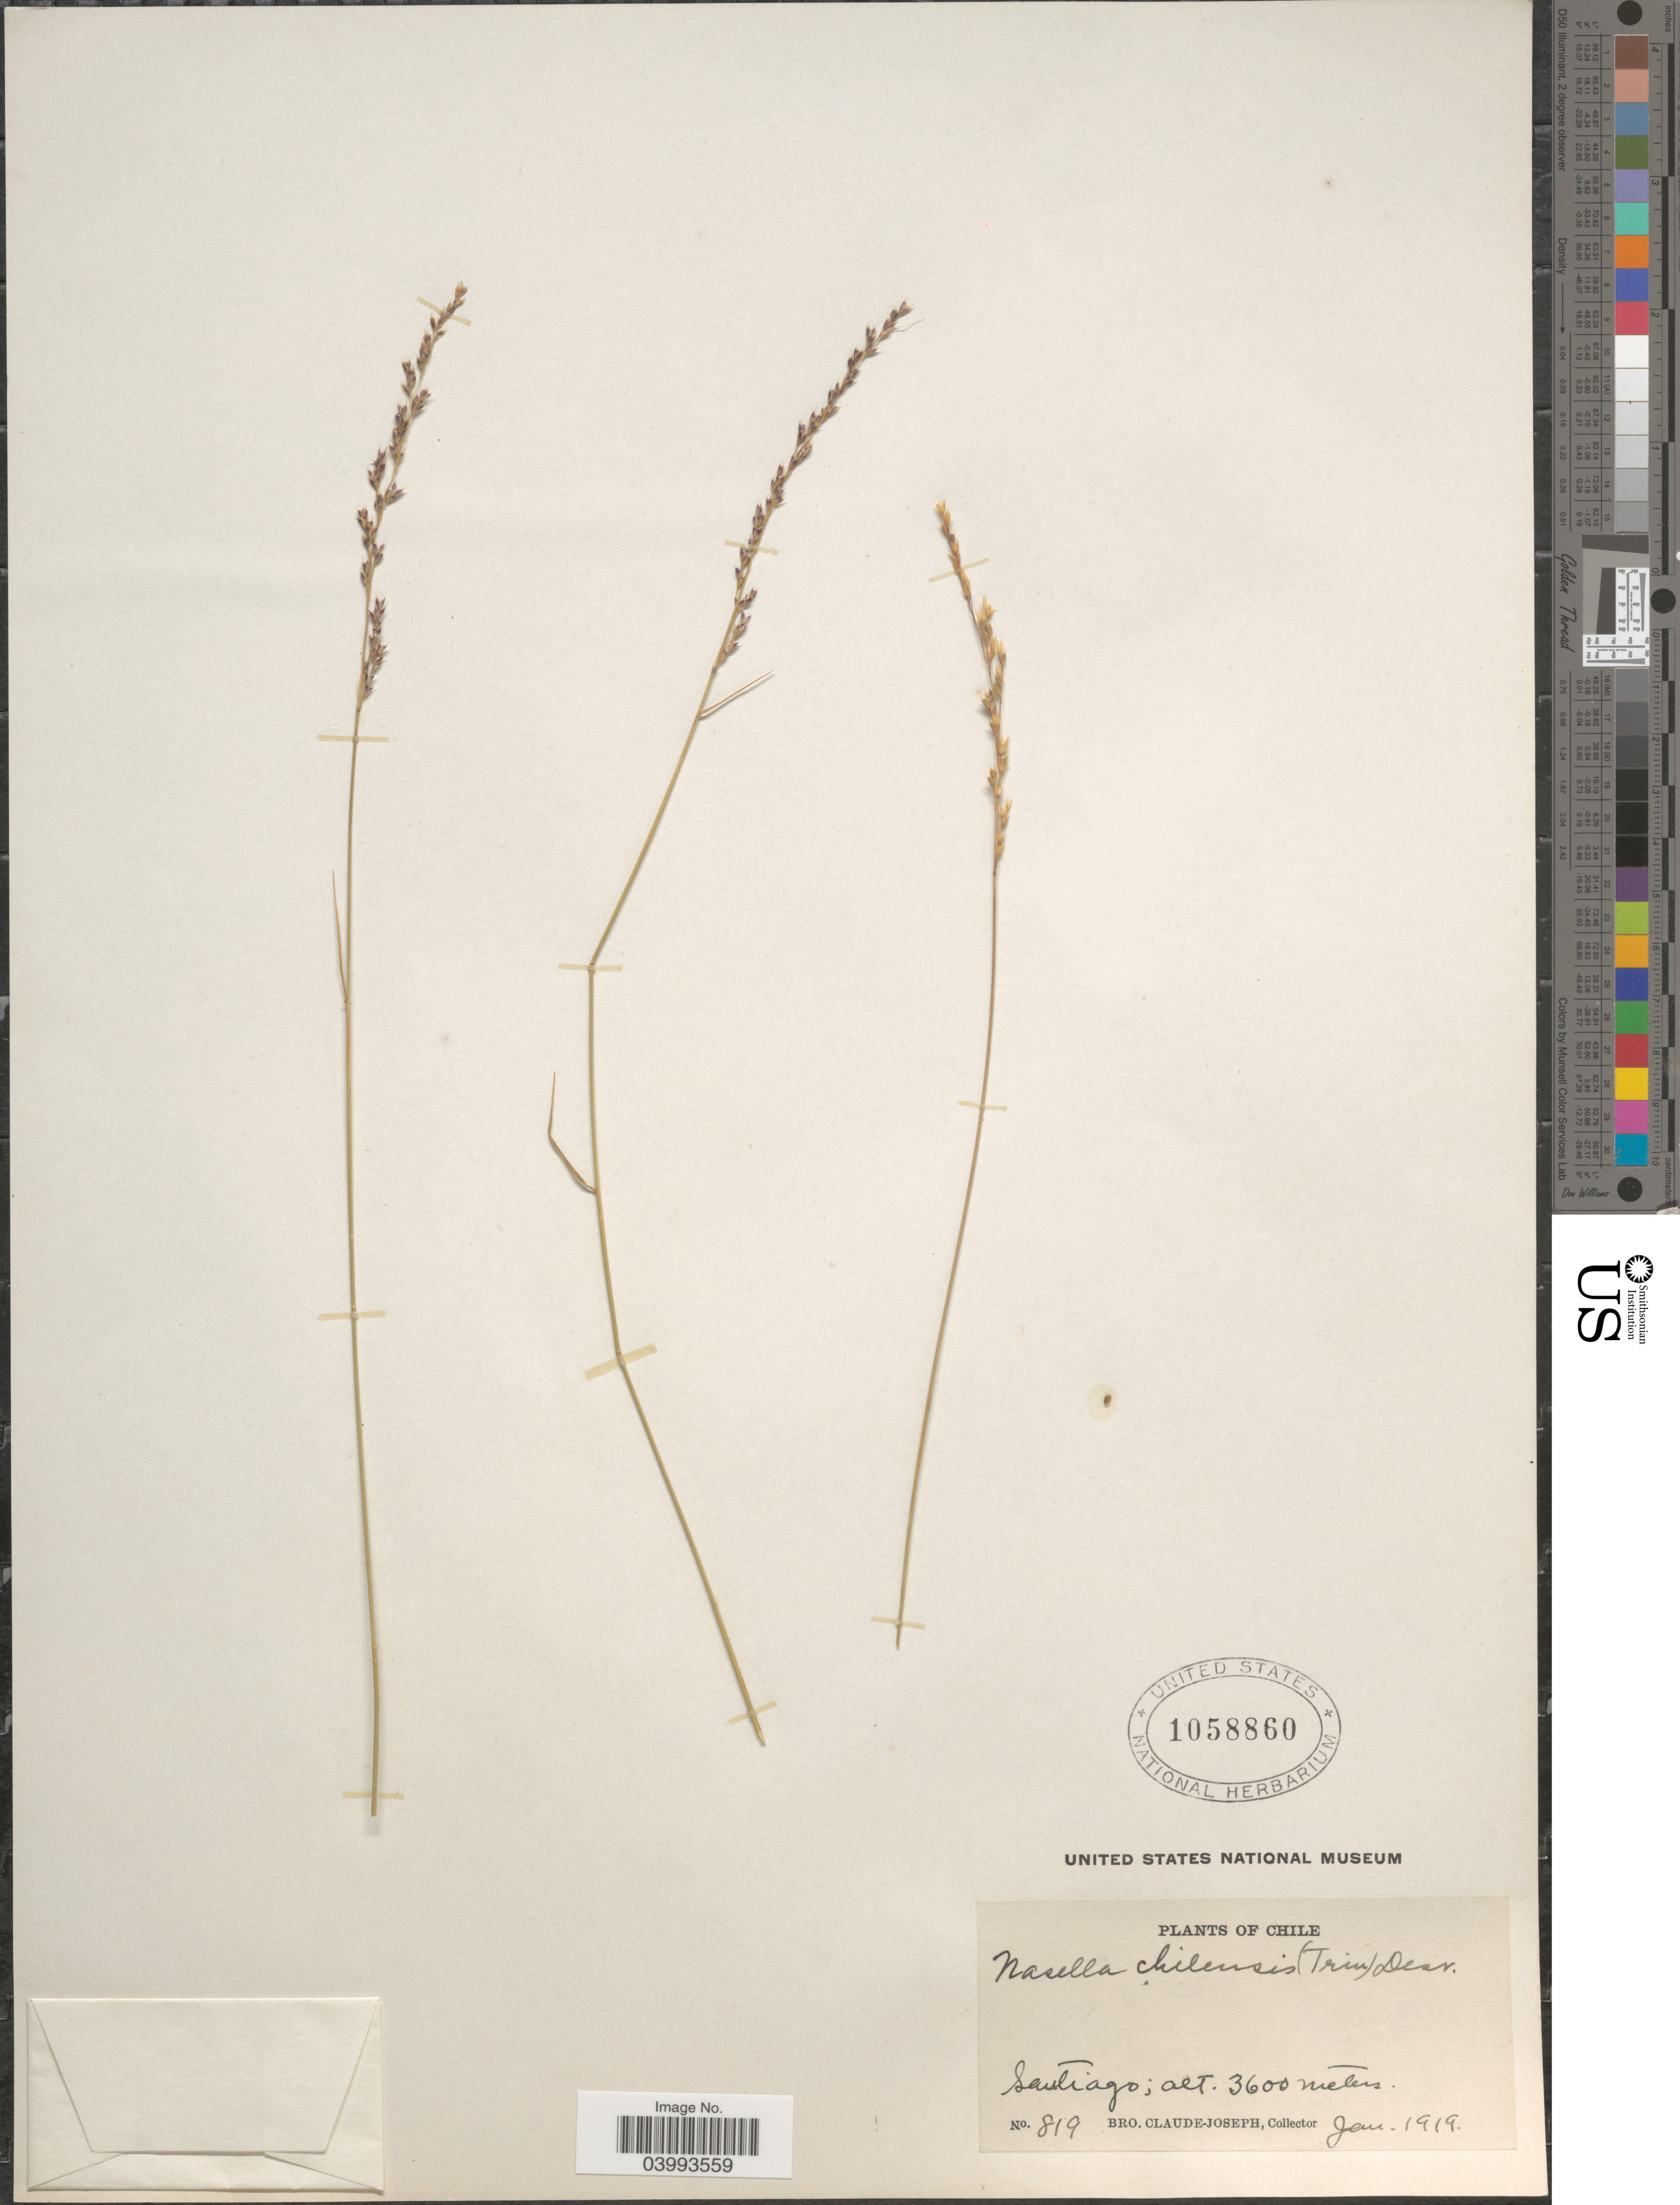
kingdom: Plantae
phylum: Tracheophyta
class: Liliopsida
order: Poales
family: Poaceae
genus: Nassella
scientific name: Nassella chilensis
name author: (Trin.) É. Desv.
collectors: Bro. Claude-Joseph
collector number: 819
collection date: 1919-01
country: Chile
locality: Santiago.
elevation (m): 3600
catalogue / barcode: US 1058860